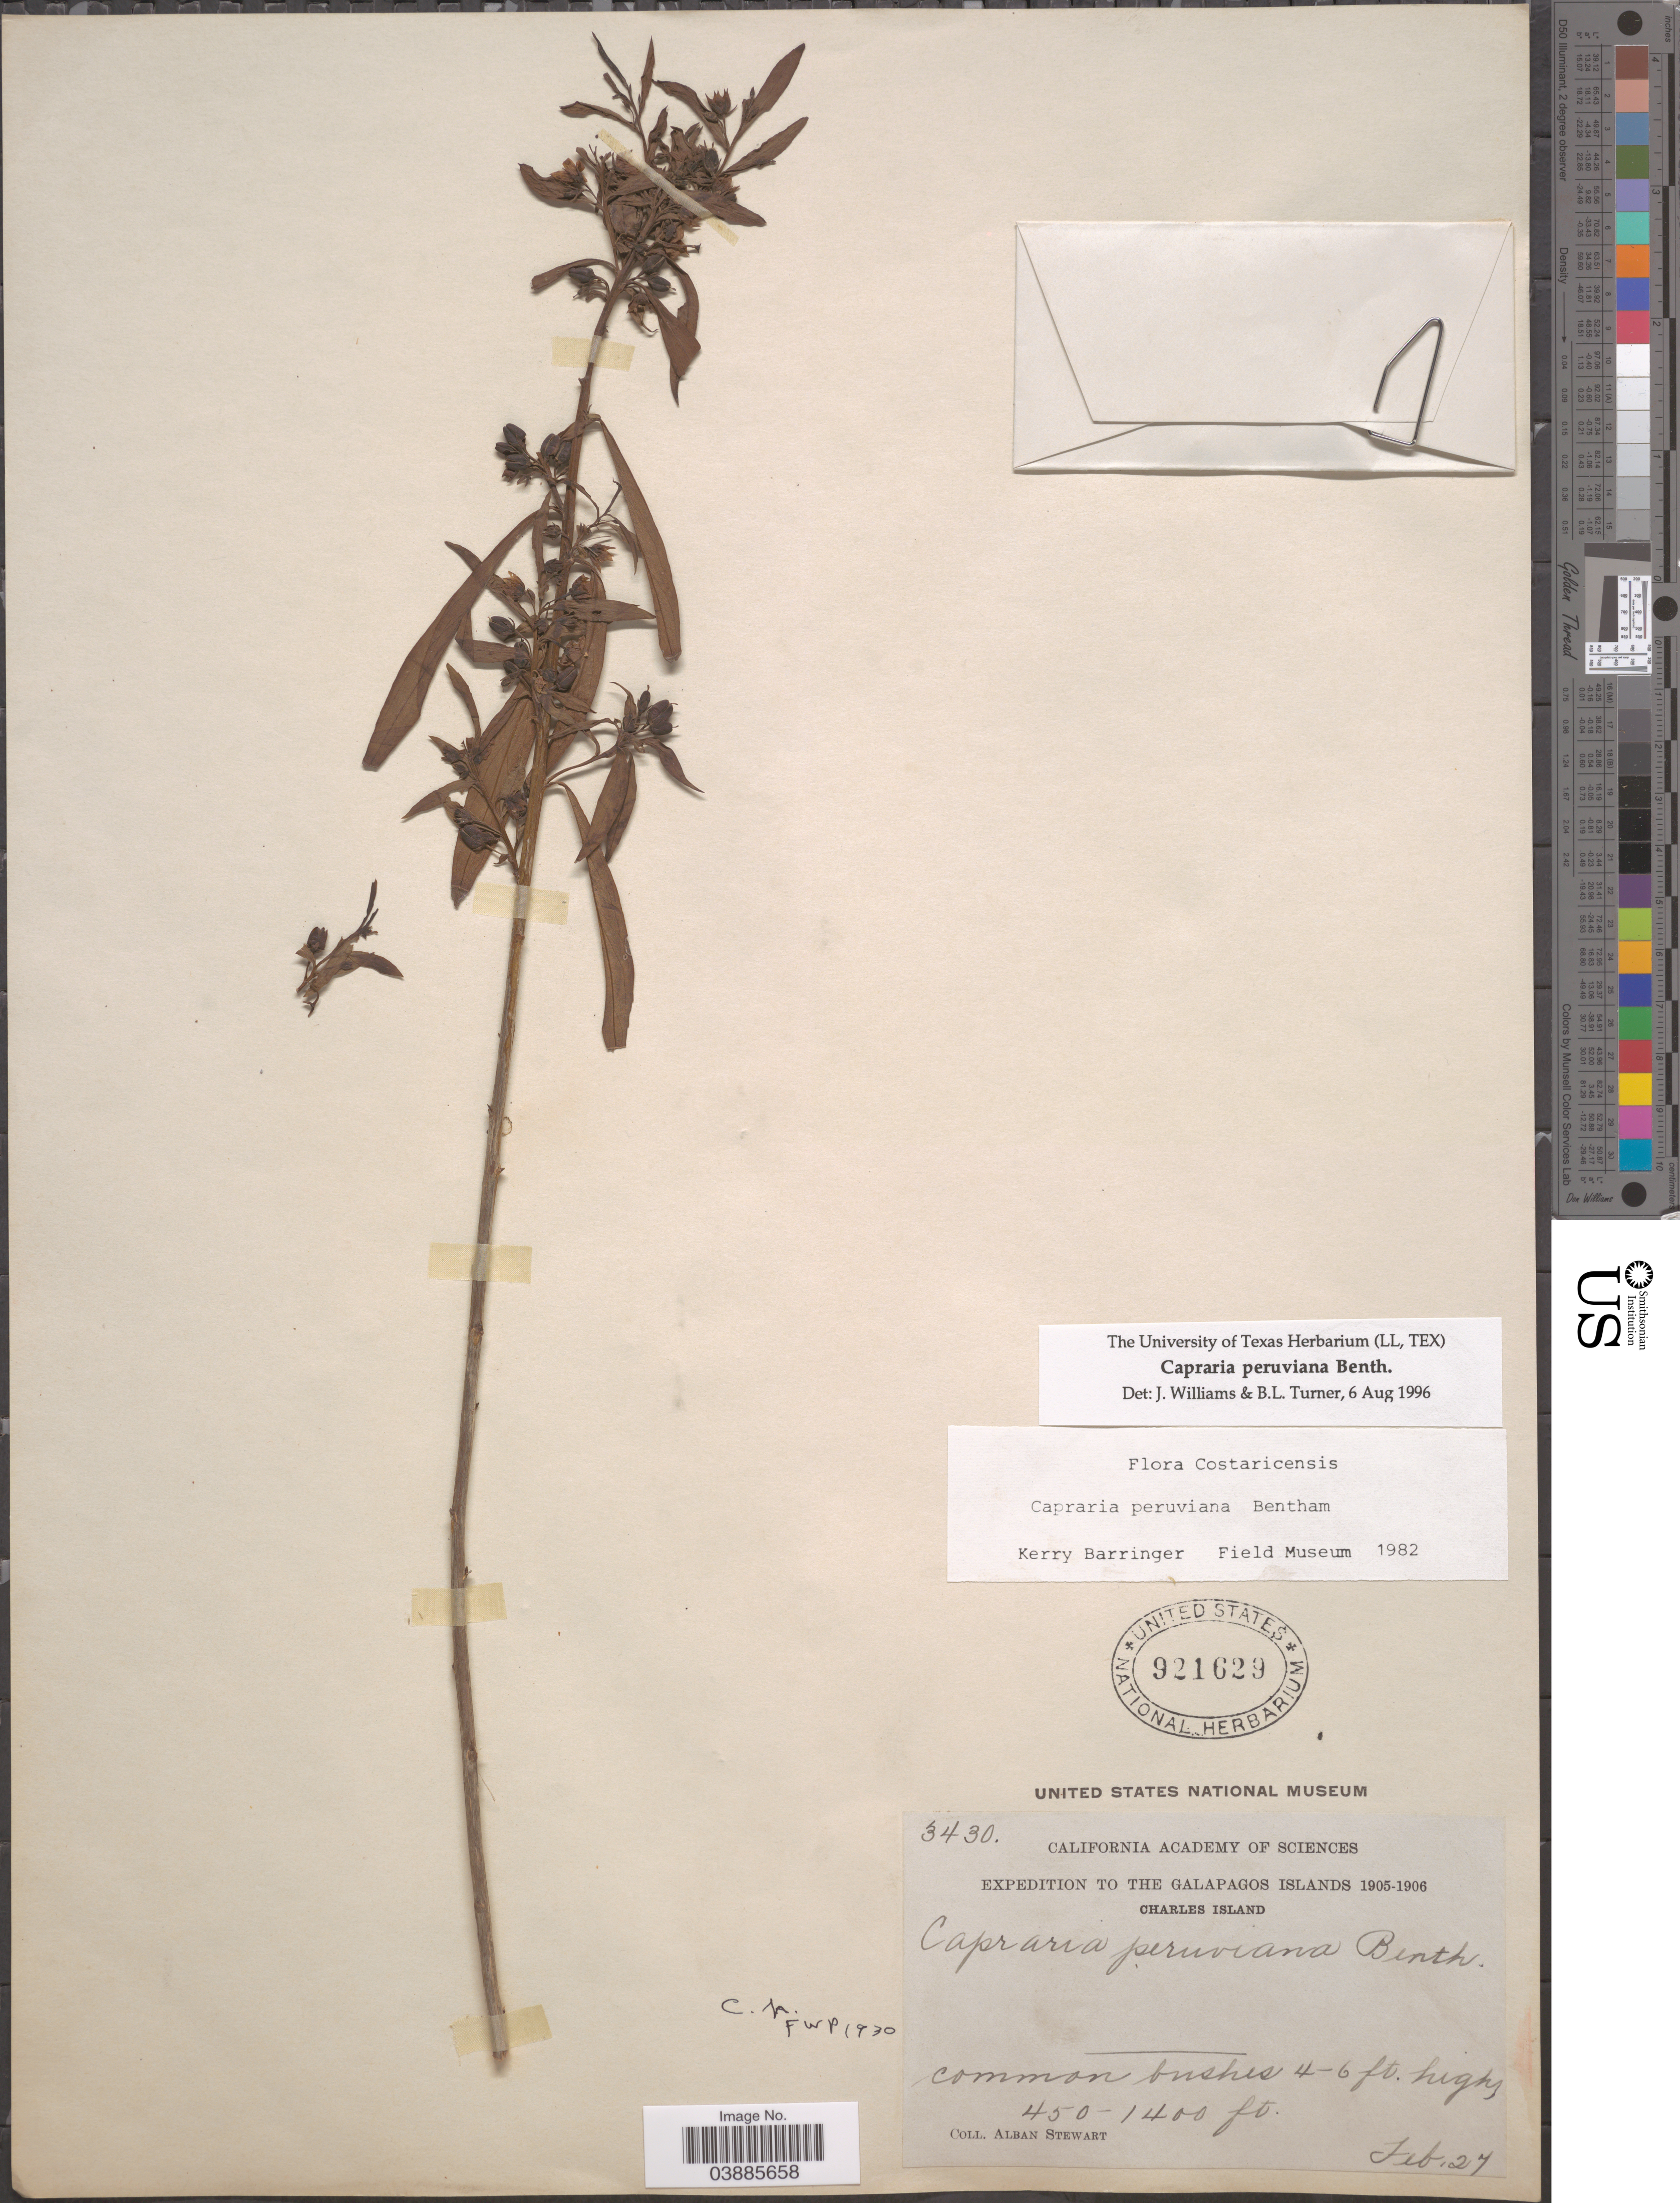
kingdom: Plantae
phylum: Tracheophyta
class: Magnoliopsida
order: Lamiales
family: Scrophulariaceae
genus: Capraria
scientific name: Capraria peruviana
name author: Benth.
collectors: A. Stewart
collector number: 3430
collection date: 1905-02-27/1906-02-27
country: Ecuador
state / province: Colón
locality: The Galapagos Islands. Charles Island.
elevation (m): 137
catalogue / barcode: US 921629